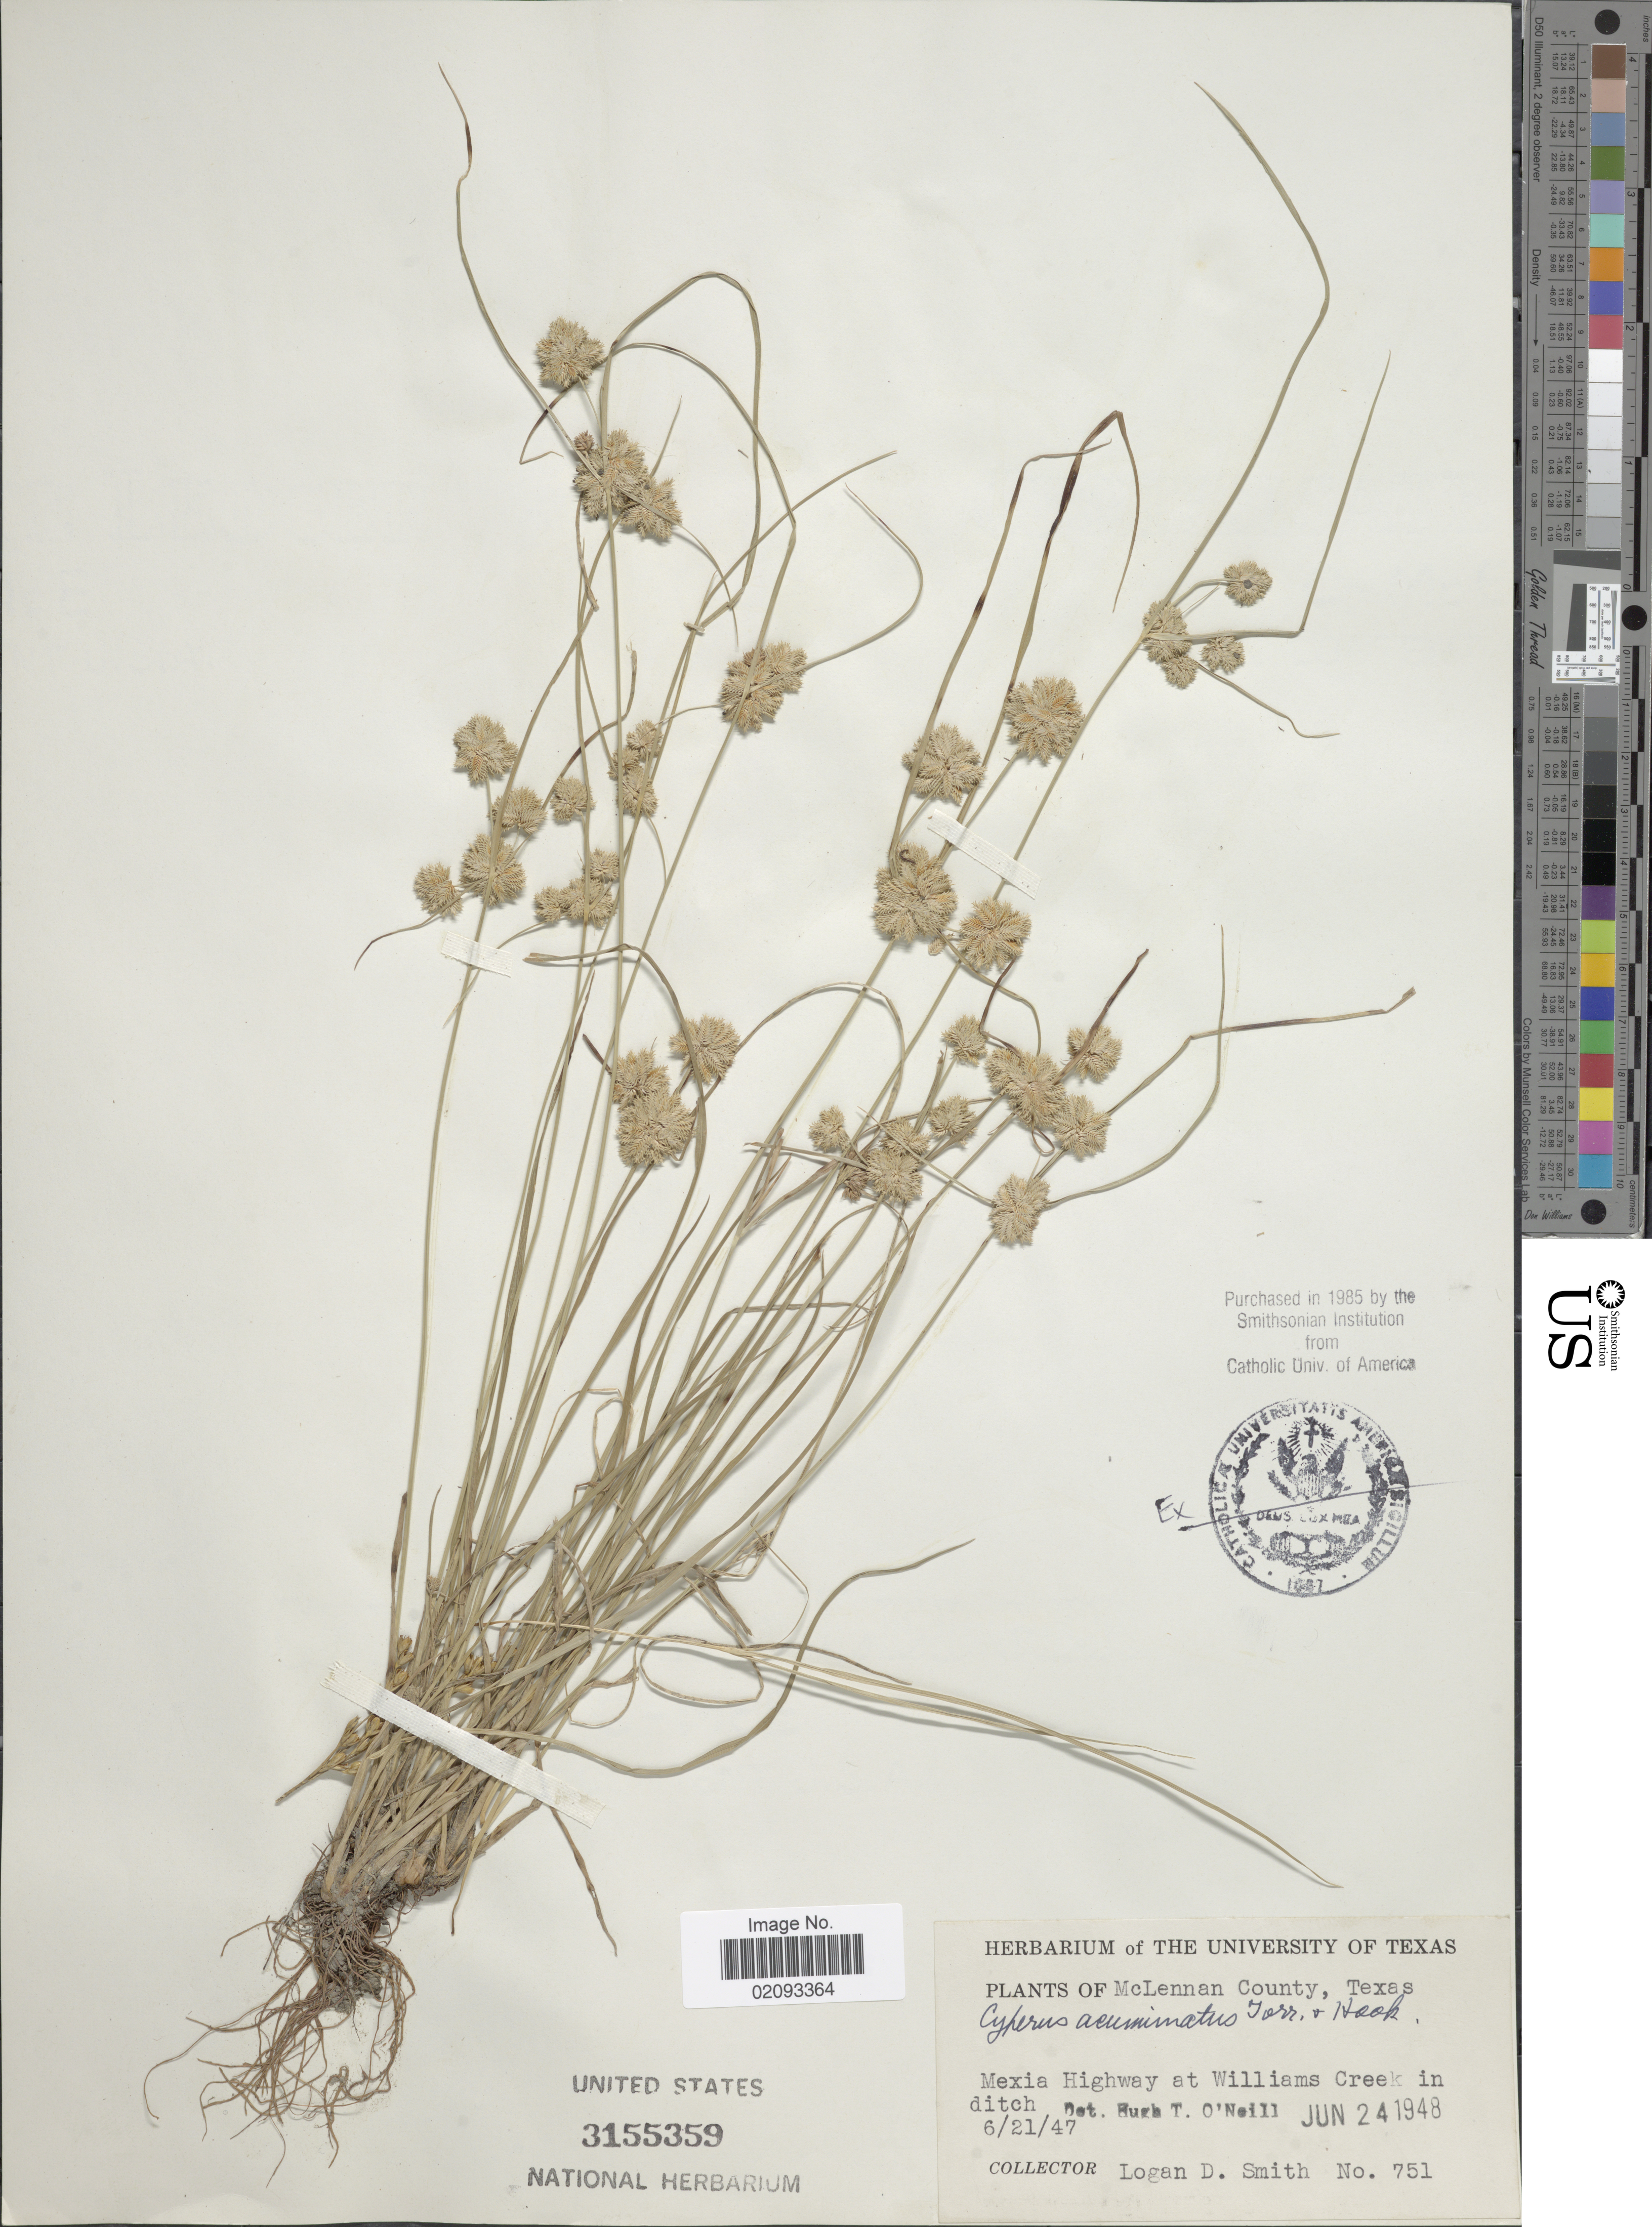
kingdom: Plantae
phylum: Tracheophyta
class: Liliopsida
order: Poales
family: Cyperaceae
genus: Cyperus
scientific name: Cyperus acuminatus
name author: Torr. & Hook.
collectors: L. Smith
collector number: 751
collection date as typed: Transcribed d/m/y: 21/6/47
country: United States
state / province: Texas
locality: McLennan County. Mexia Highway at Williams Creek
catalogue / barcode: US 3155359